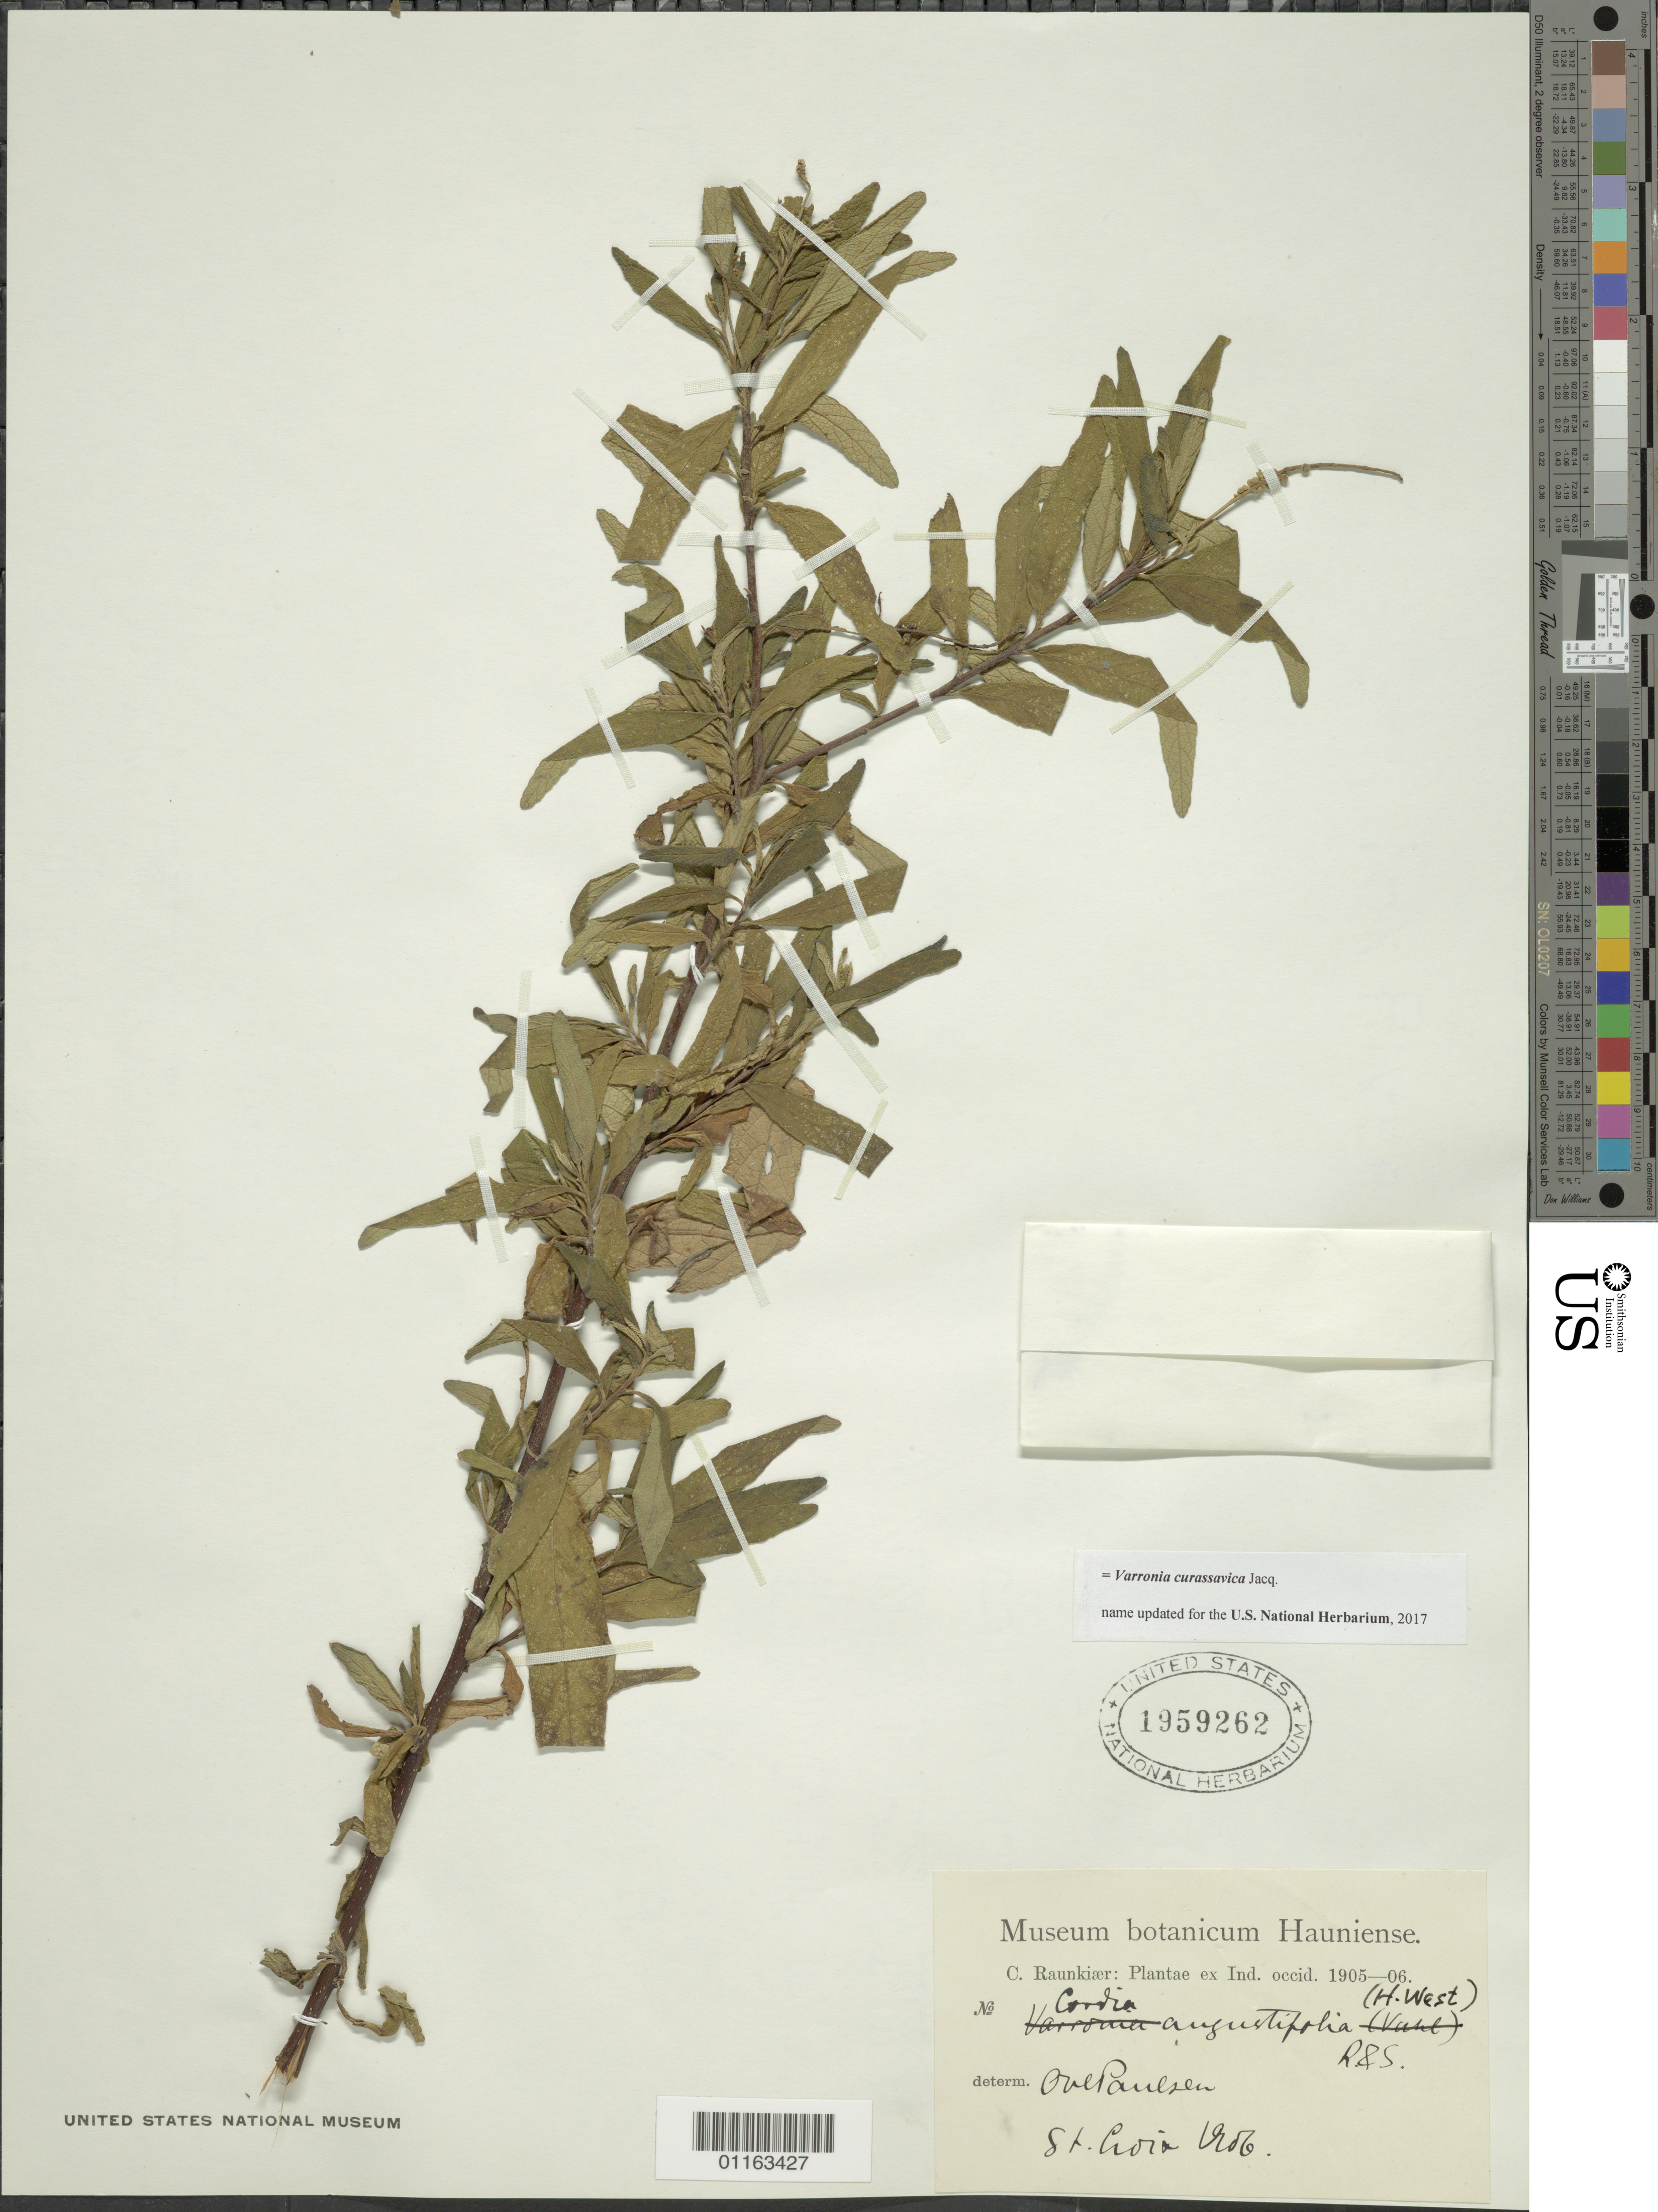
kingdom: Plantae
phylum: Tracheophyta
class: Magnoliopsida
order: Boraginales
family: Cordiaceae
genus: Varronia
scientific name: Varronia curassavica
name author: Jacq.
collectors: C. C. Raunkiaer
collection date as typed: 1906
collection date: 1906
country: U.S. Virgin Islands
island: St. Croix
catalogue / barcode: US 1959262